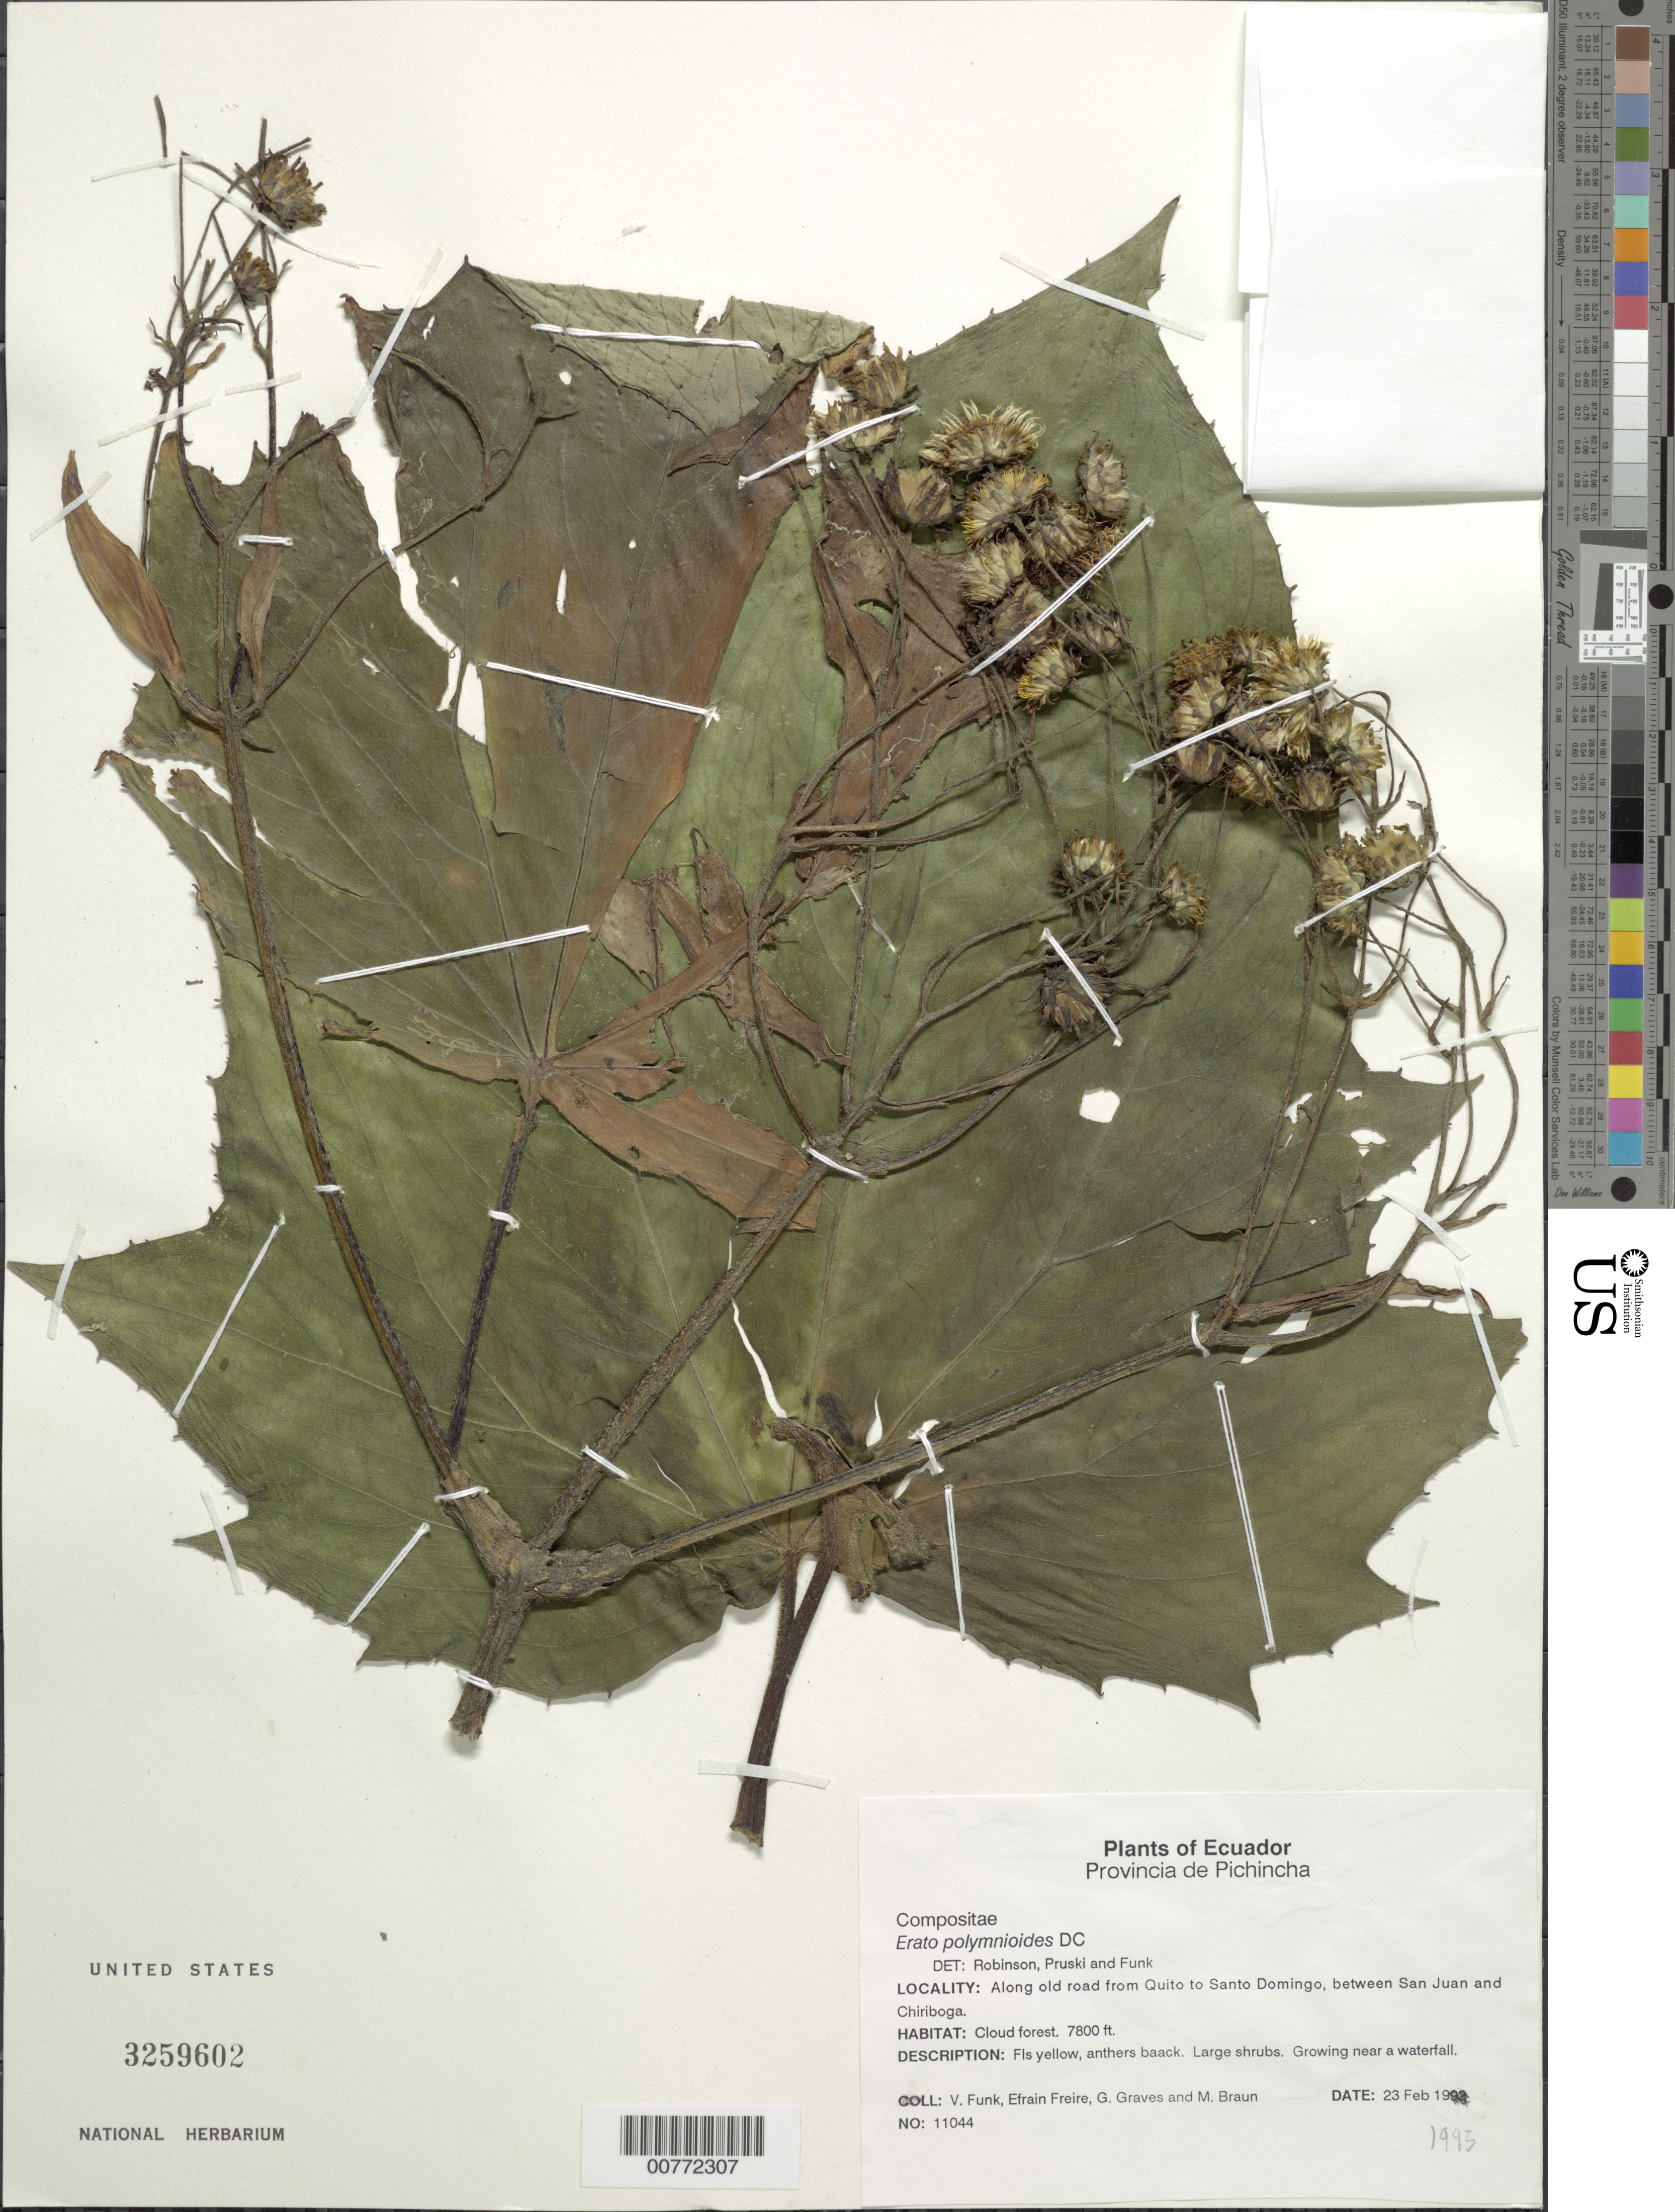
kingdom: Plantae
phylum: Tracheophyta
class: Magnoliopsida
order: Asterales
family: Asteraceae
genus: Erato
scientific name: Erato polymnioides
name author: DC.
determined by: Pruski, J. F.; Robinson, H. E.; Funk, V. A.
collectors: V. Funk, E. Freire, G. Graves & M. Braun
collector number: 11044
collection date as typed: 23 February 1993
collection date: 1993-02-23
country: Ecuador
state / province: Pichincha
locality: Quito to Santo Domingo, between San Juan and Chiriboga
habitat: Cloud forest, growing near a waterfall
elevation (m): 2377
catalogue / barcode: US 3259602